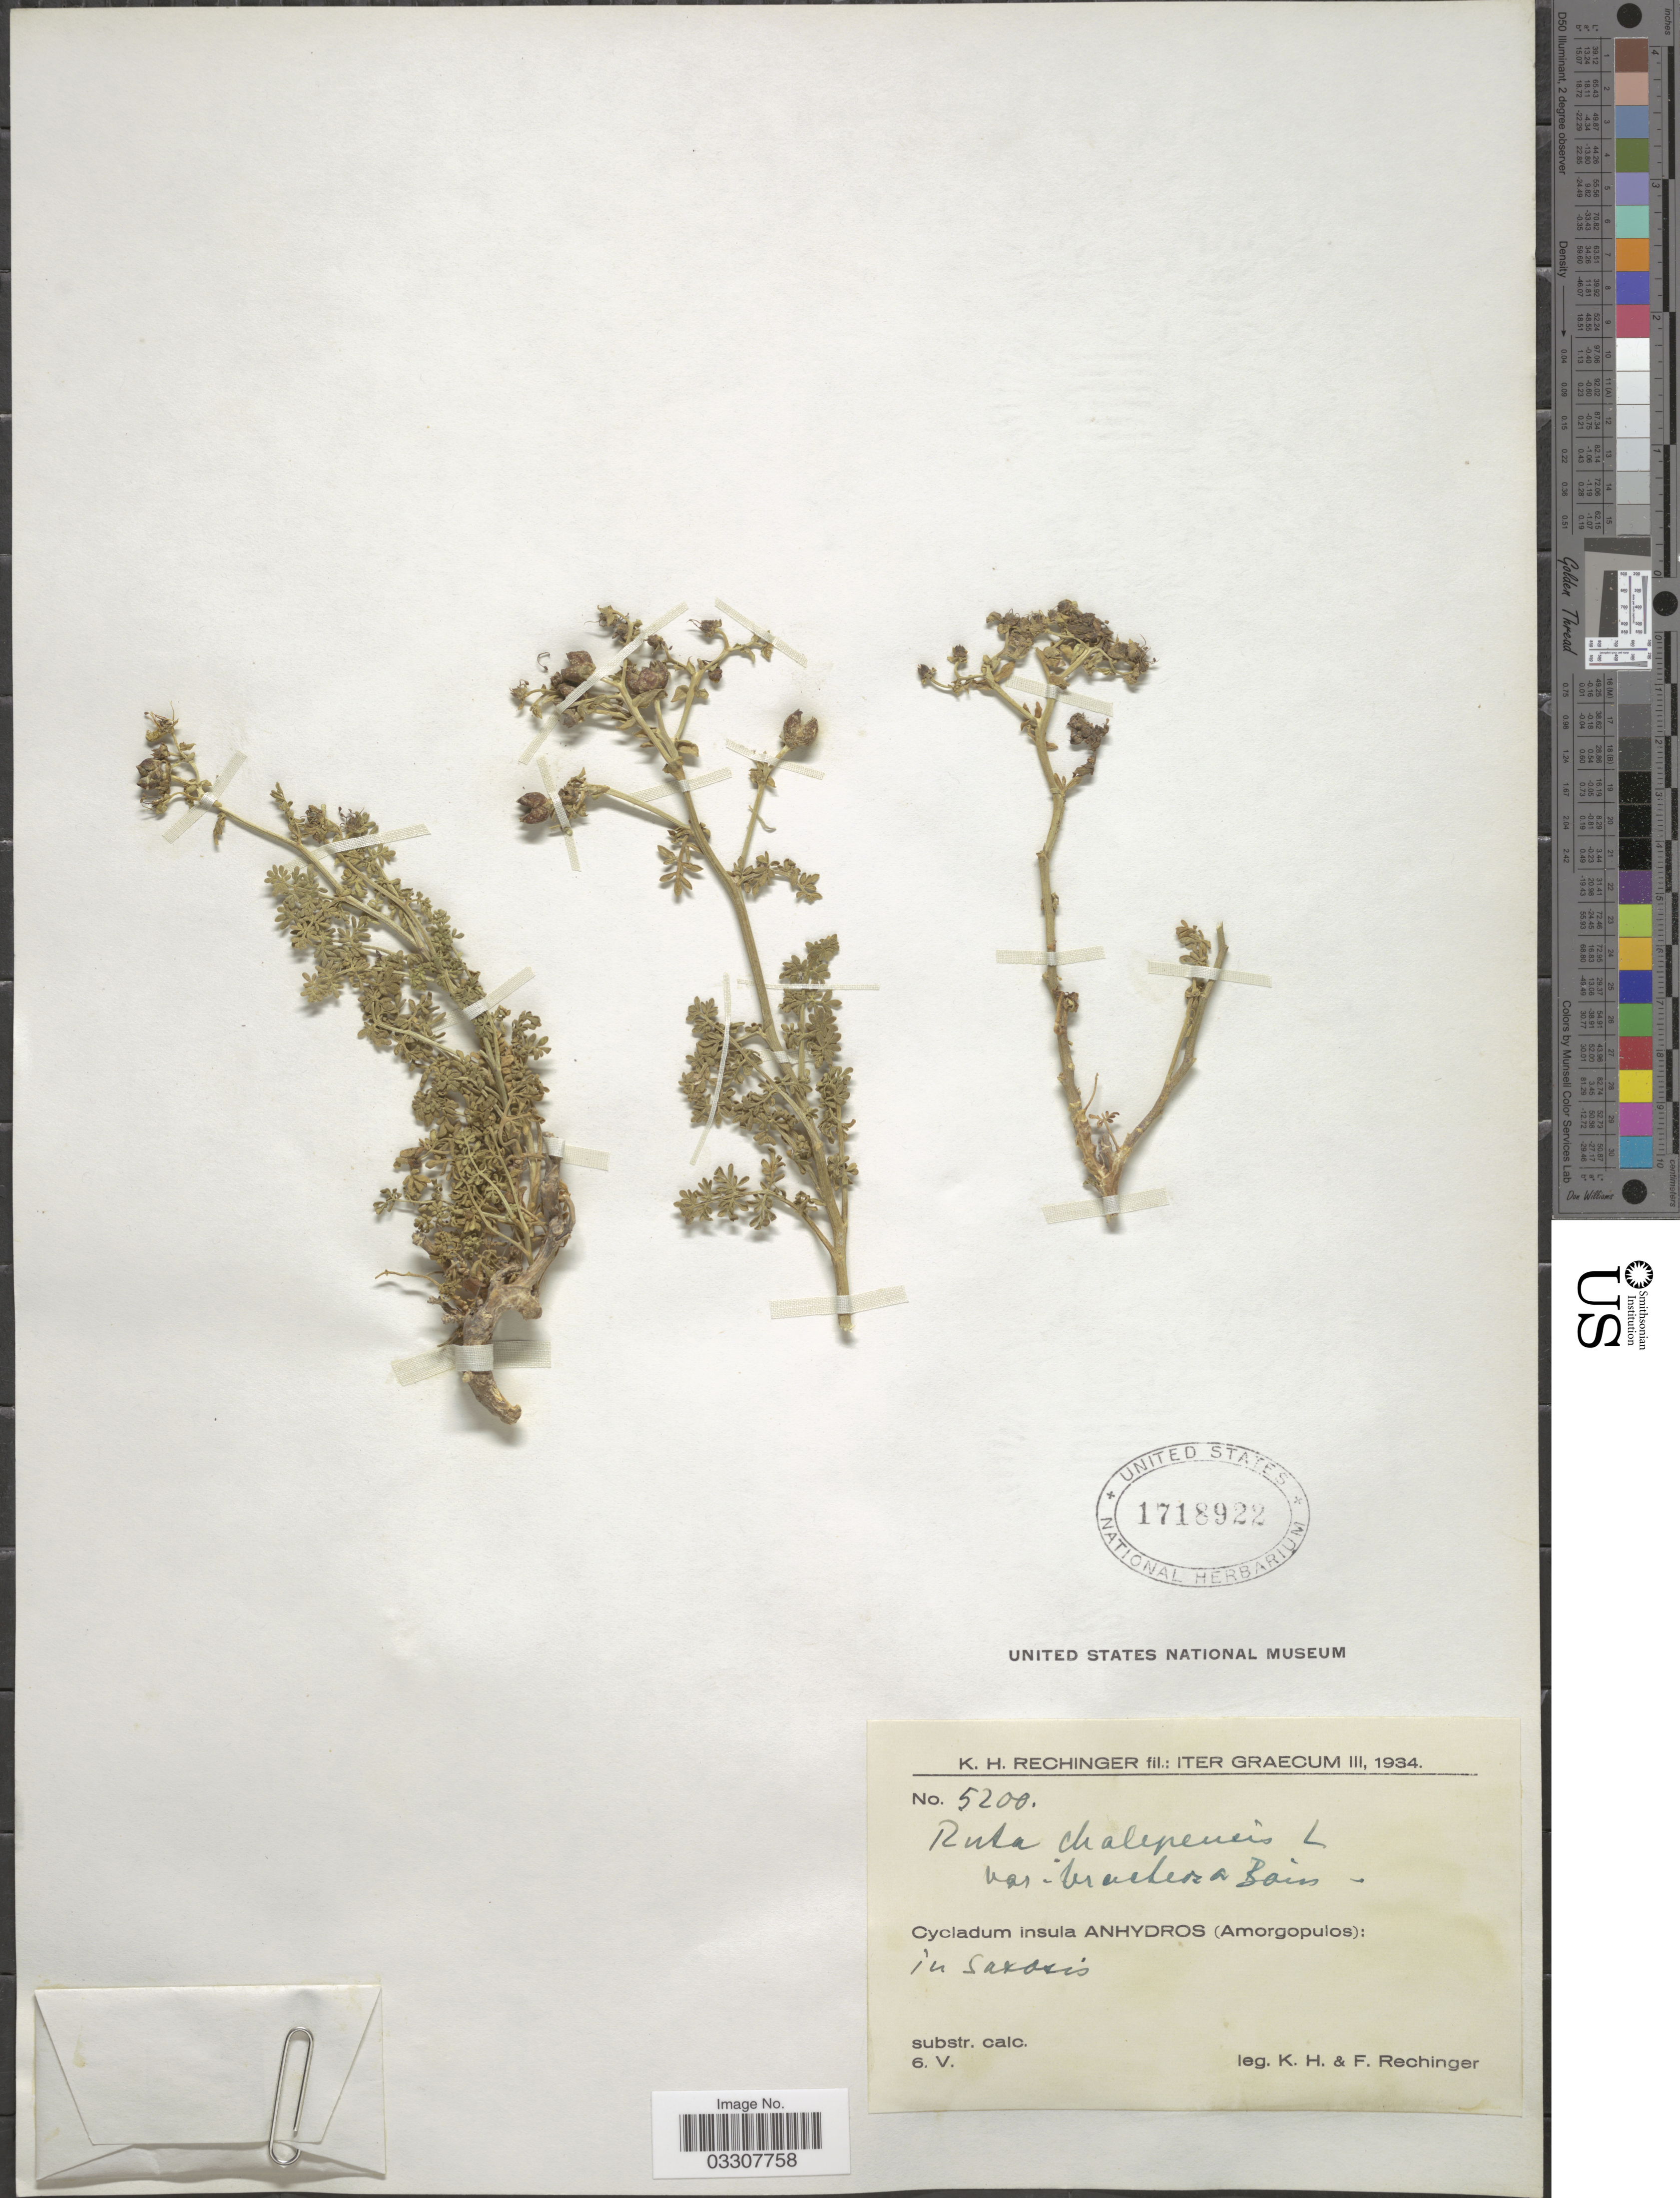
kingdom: Plantae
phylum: Tracheophyta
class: Magnoliopsida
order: Sapindales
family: Rutaceae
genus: Ruta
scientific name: Ruta chalepensis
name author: L.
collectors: K. H. Rechinger & F. Rechinger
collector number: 5200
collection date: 1934-05-06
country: Greece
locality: Iter Graecum. Cycladum insula Anhydros (Amorgopulos): in saxosis.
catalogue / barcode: US 1718922